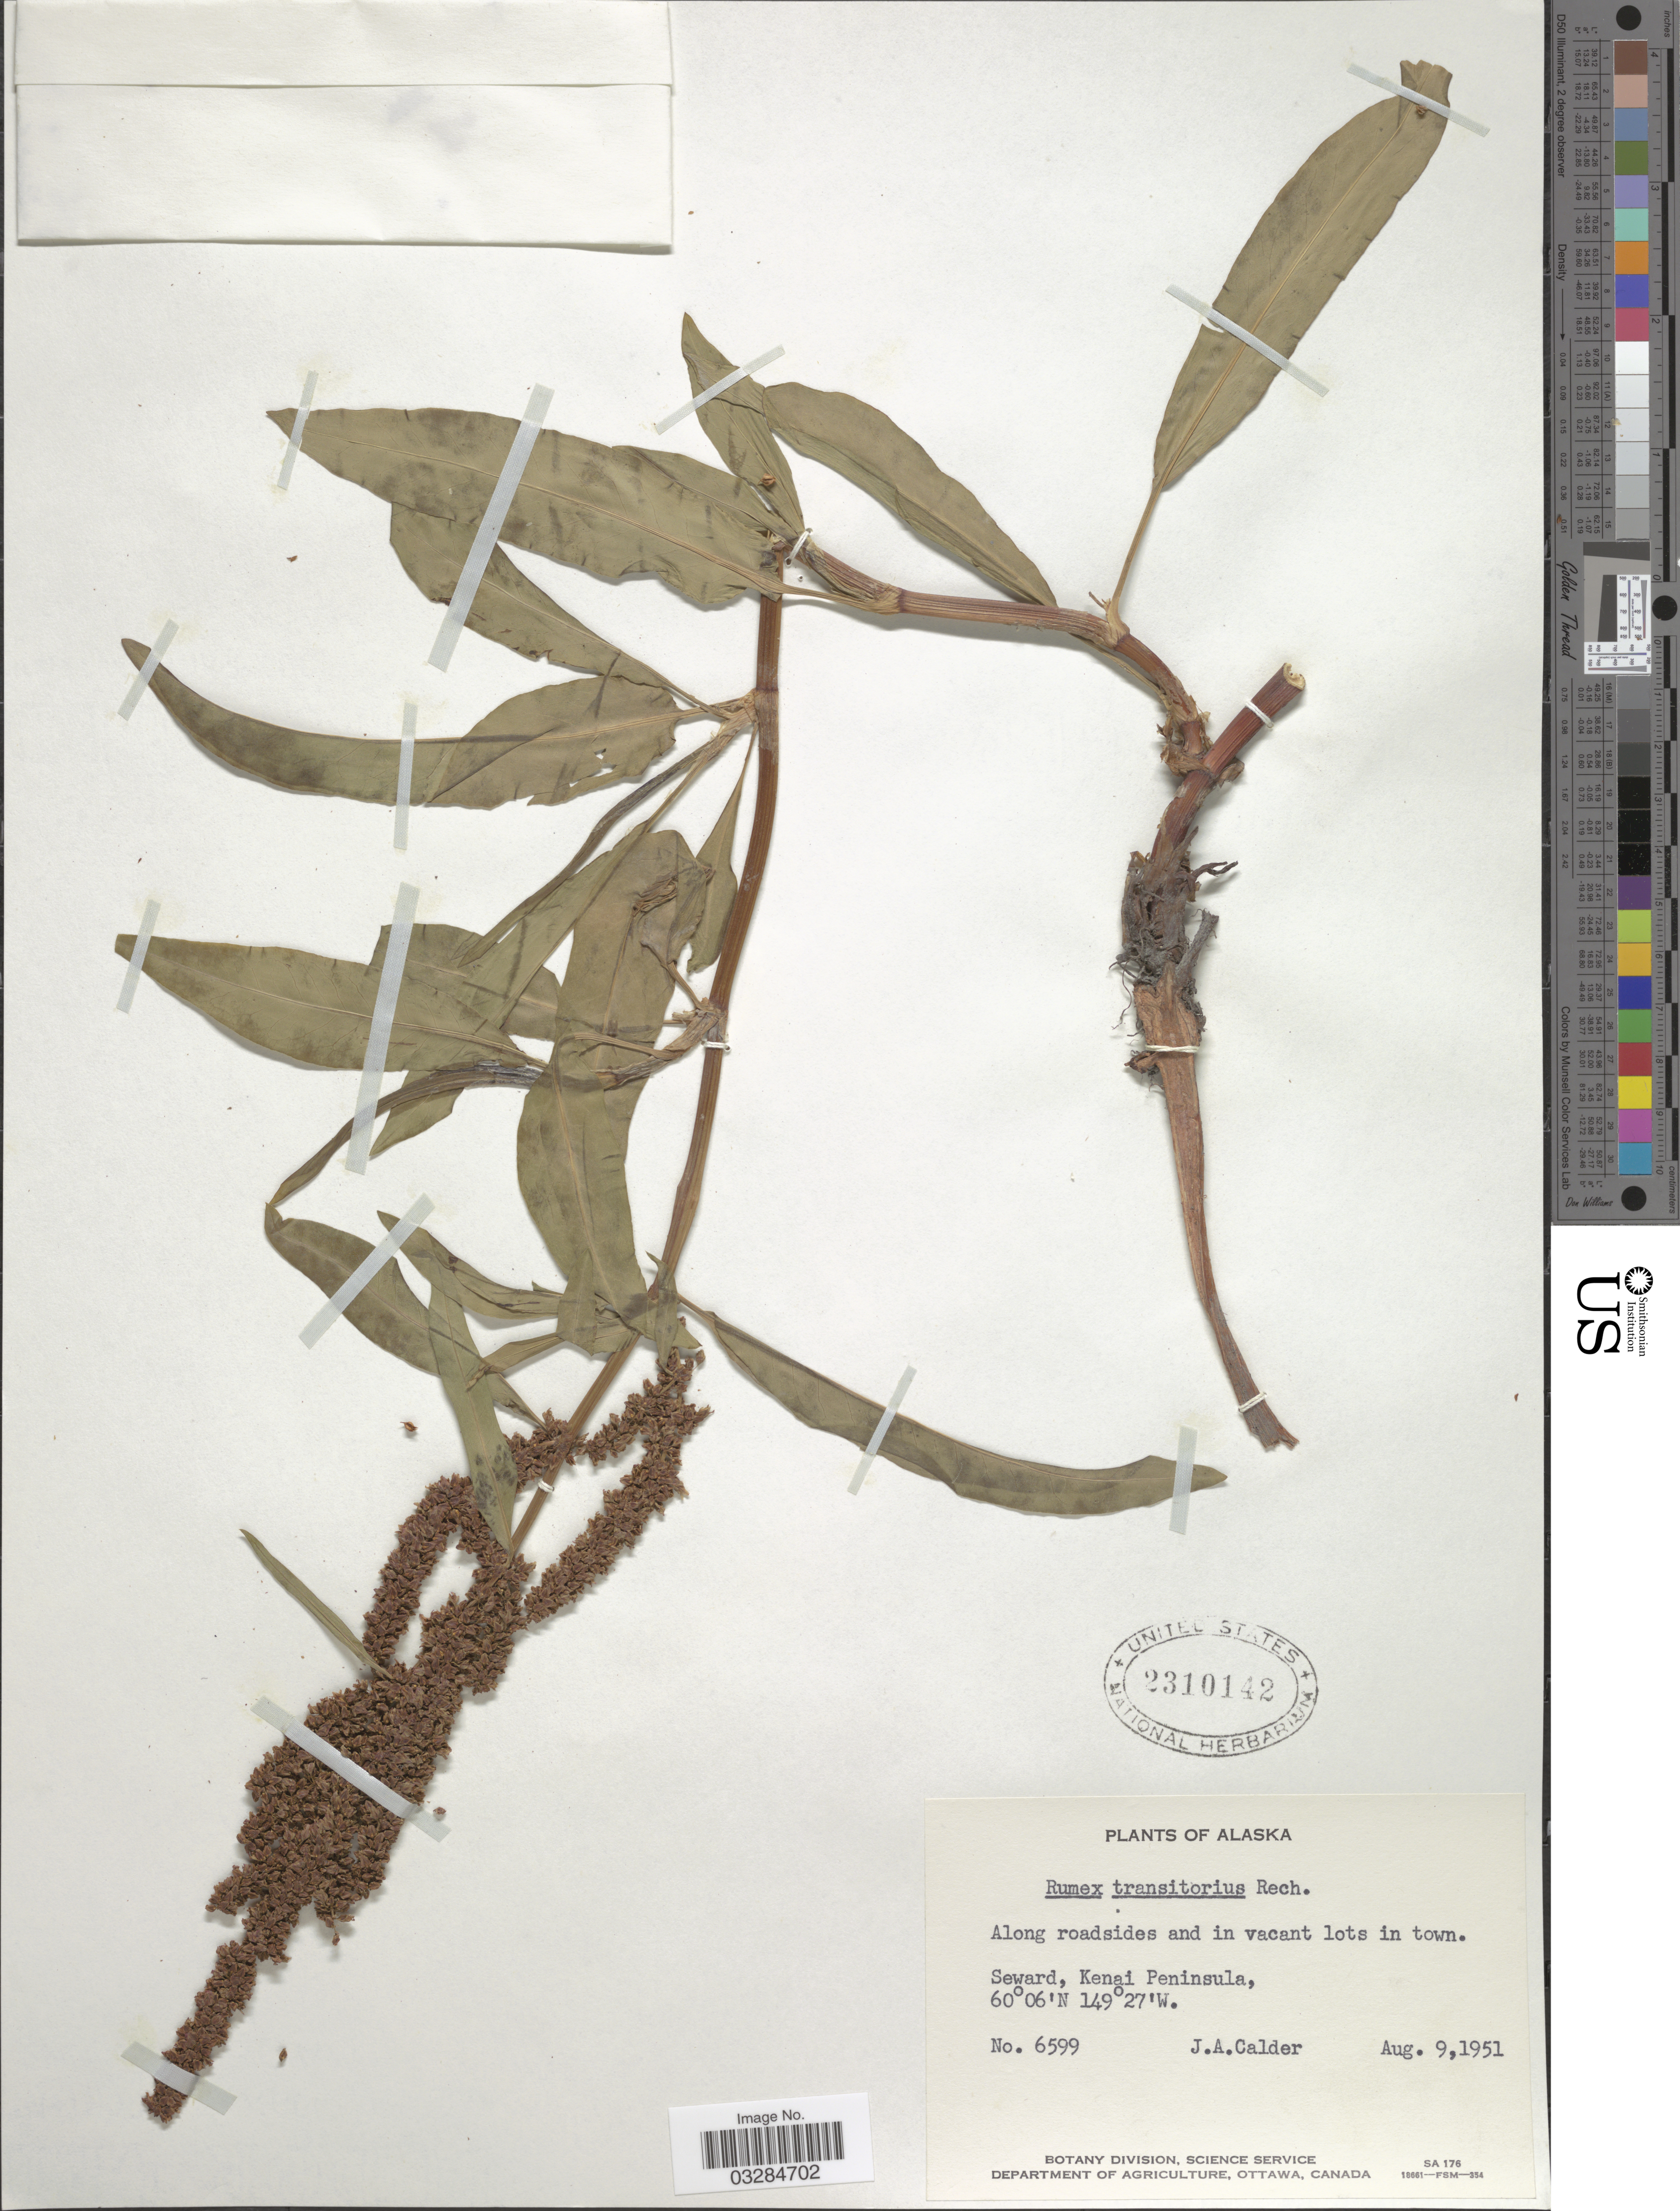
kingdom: Plantae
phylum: Tracheophyta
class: Magnoliopsida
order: Caryophyllales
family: Polygonaceae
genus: Rumex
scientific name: Rumex transitorius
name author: Rech. f.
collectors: J. A. Calder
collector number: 6599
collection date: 1951-08-09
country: United States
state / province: Alaska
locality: Along roadsides and in vacant lots in town. Seward, Kenai Peninsula.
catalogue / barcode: US 2310142